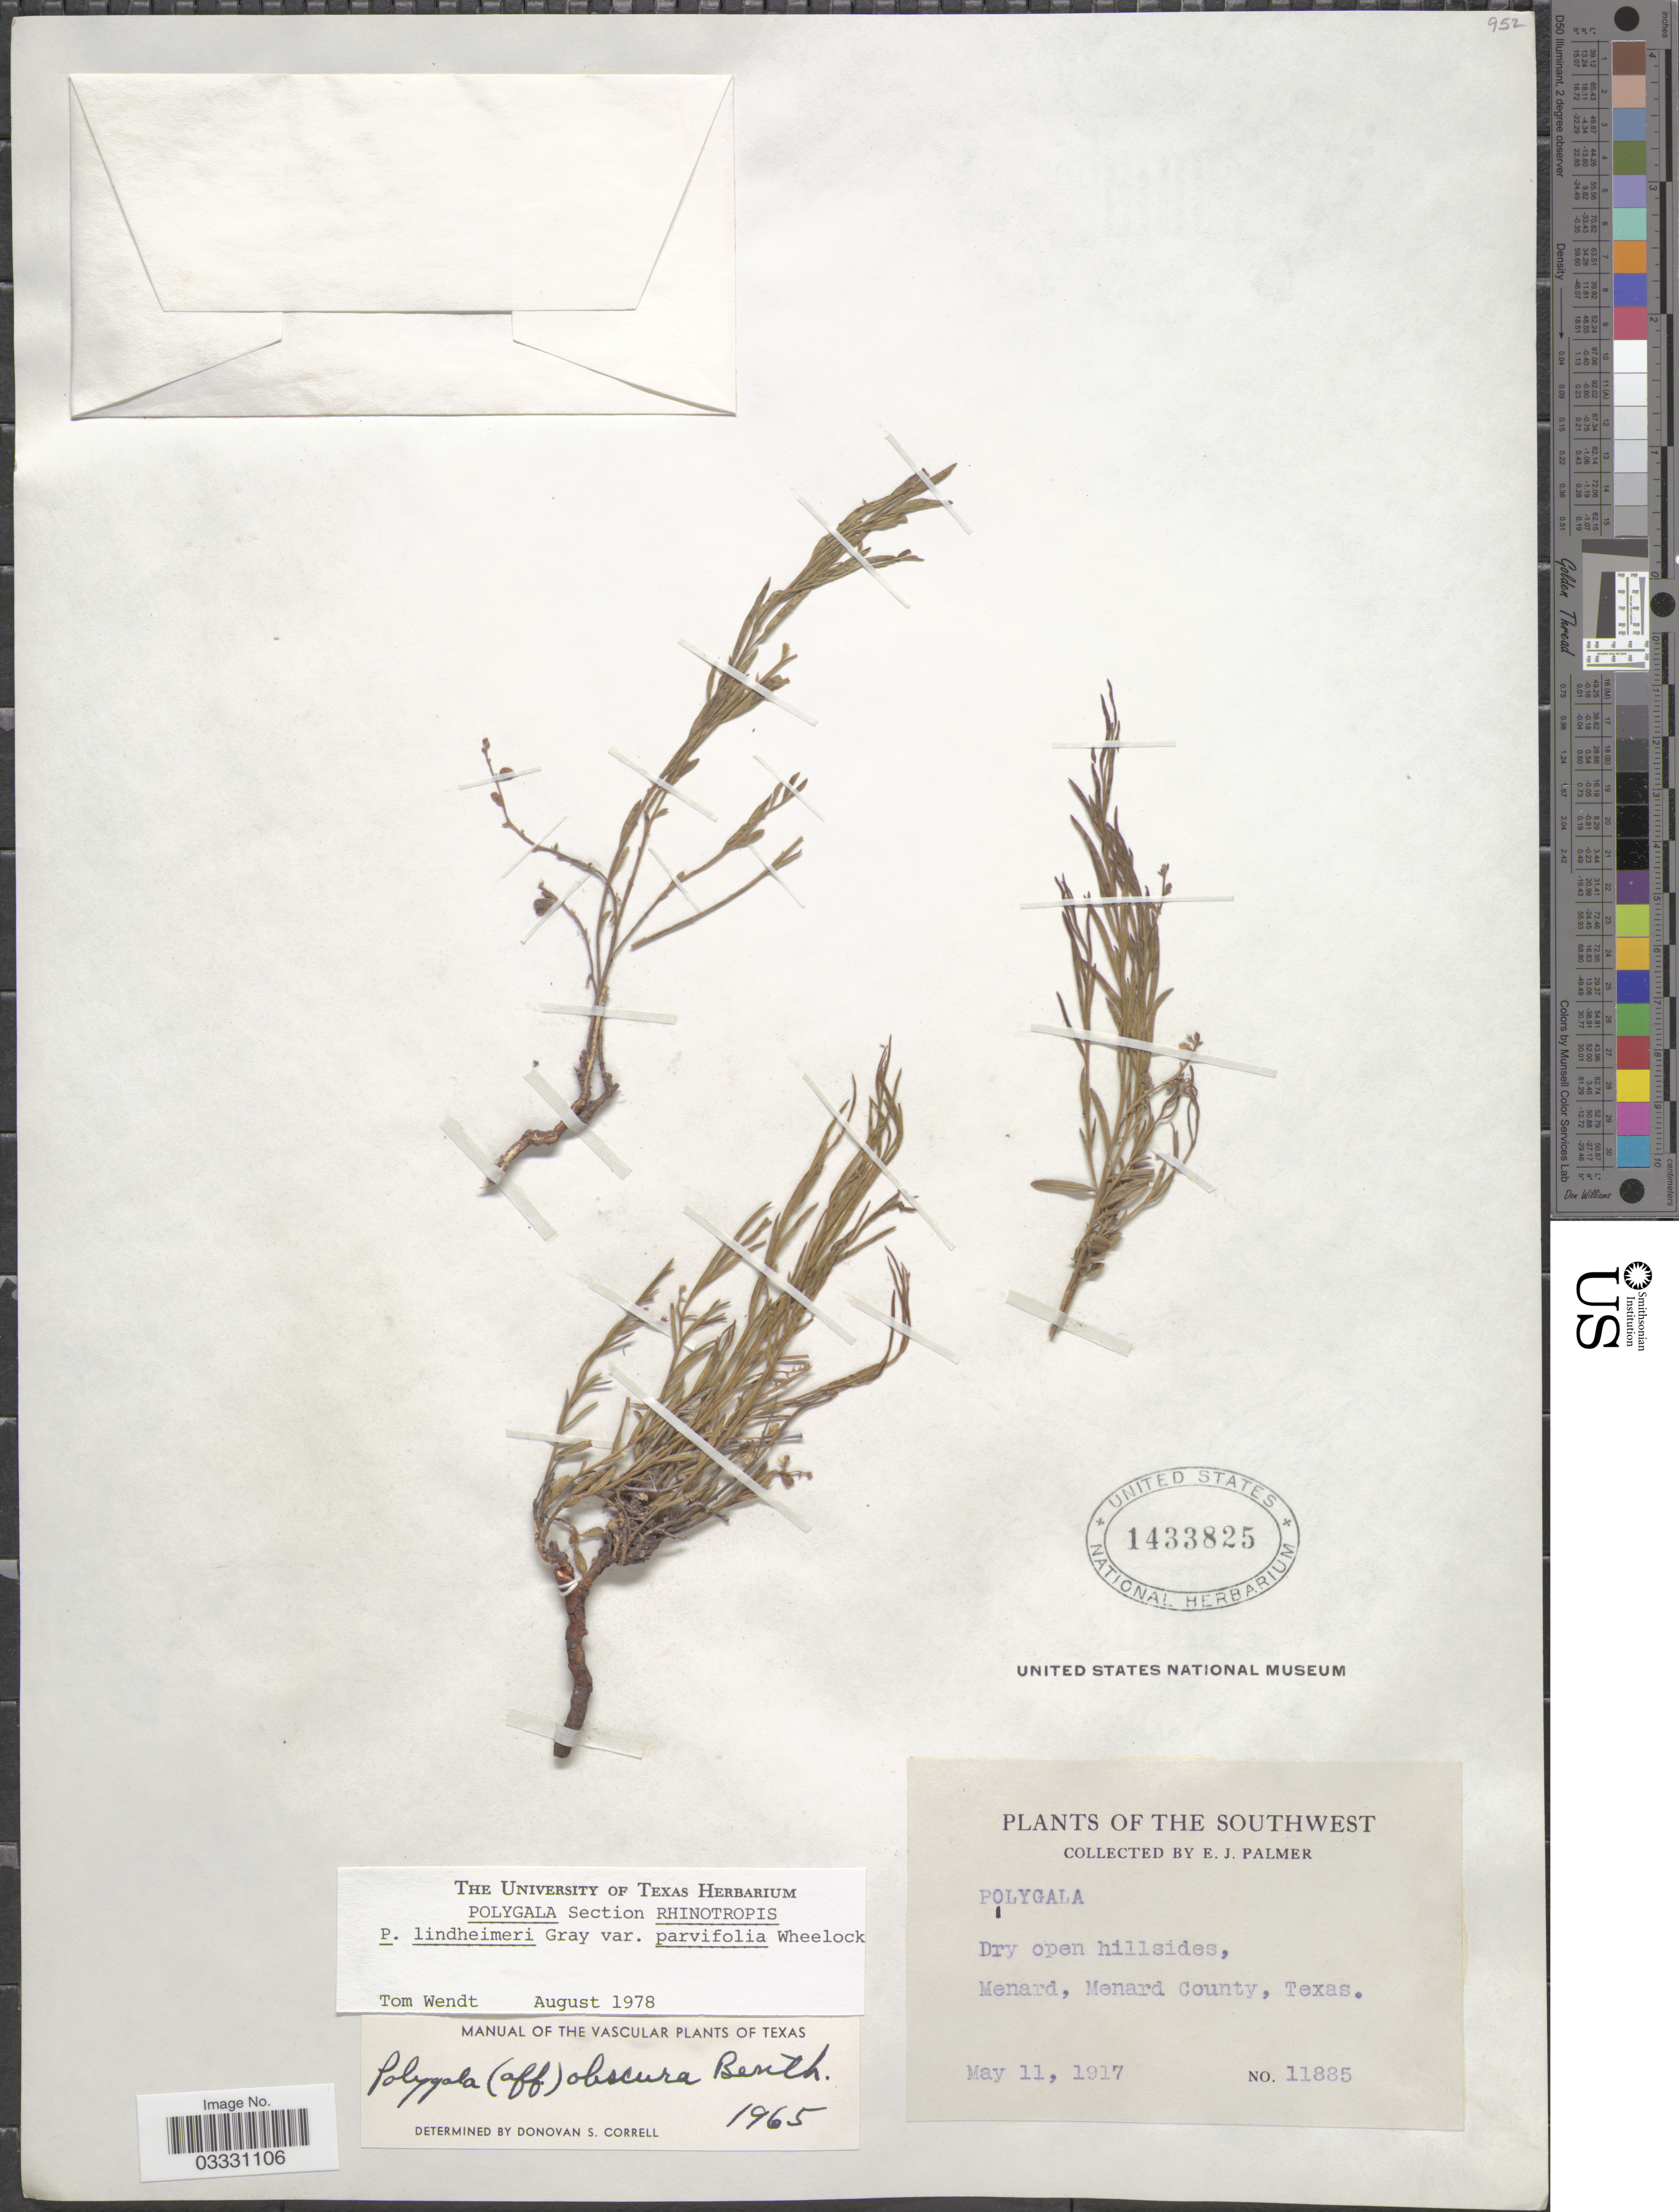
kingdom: Plantae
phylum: Tracheophyta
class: Magnoliopsida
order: Fabales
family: Polygalaceae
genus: Rhinotropis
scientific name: Rhinotropis lindheimeri var. parvifolia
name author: (Wheelock) J.R. Abbott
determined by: Strong, Mark T., (BOT), Smithsonian Institution - National Museum of Natural History (UNITED STATES)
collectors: E. J. Palmer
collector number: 11885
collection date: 1917-05-11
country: United States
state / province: Texas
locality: The Southwest. Menard, Menard County.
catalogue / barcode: US 1433825